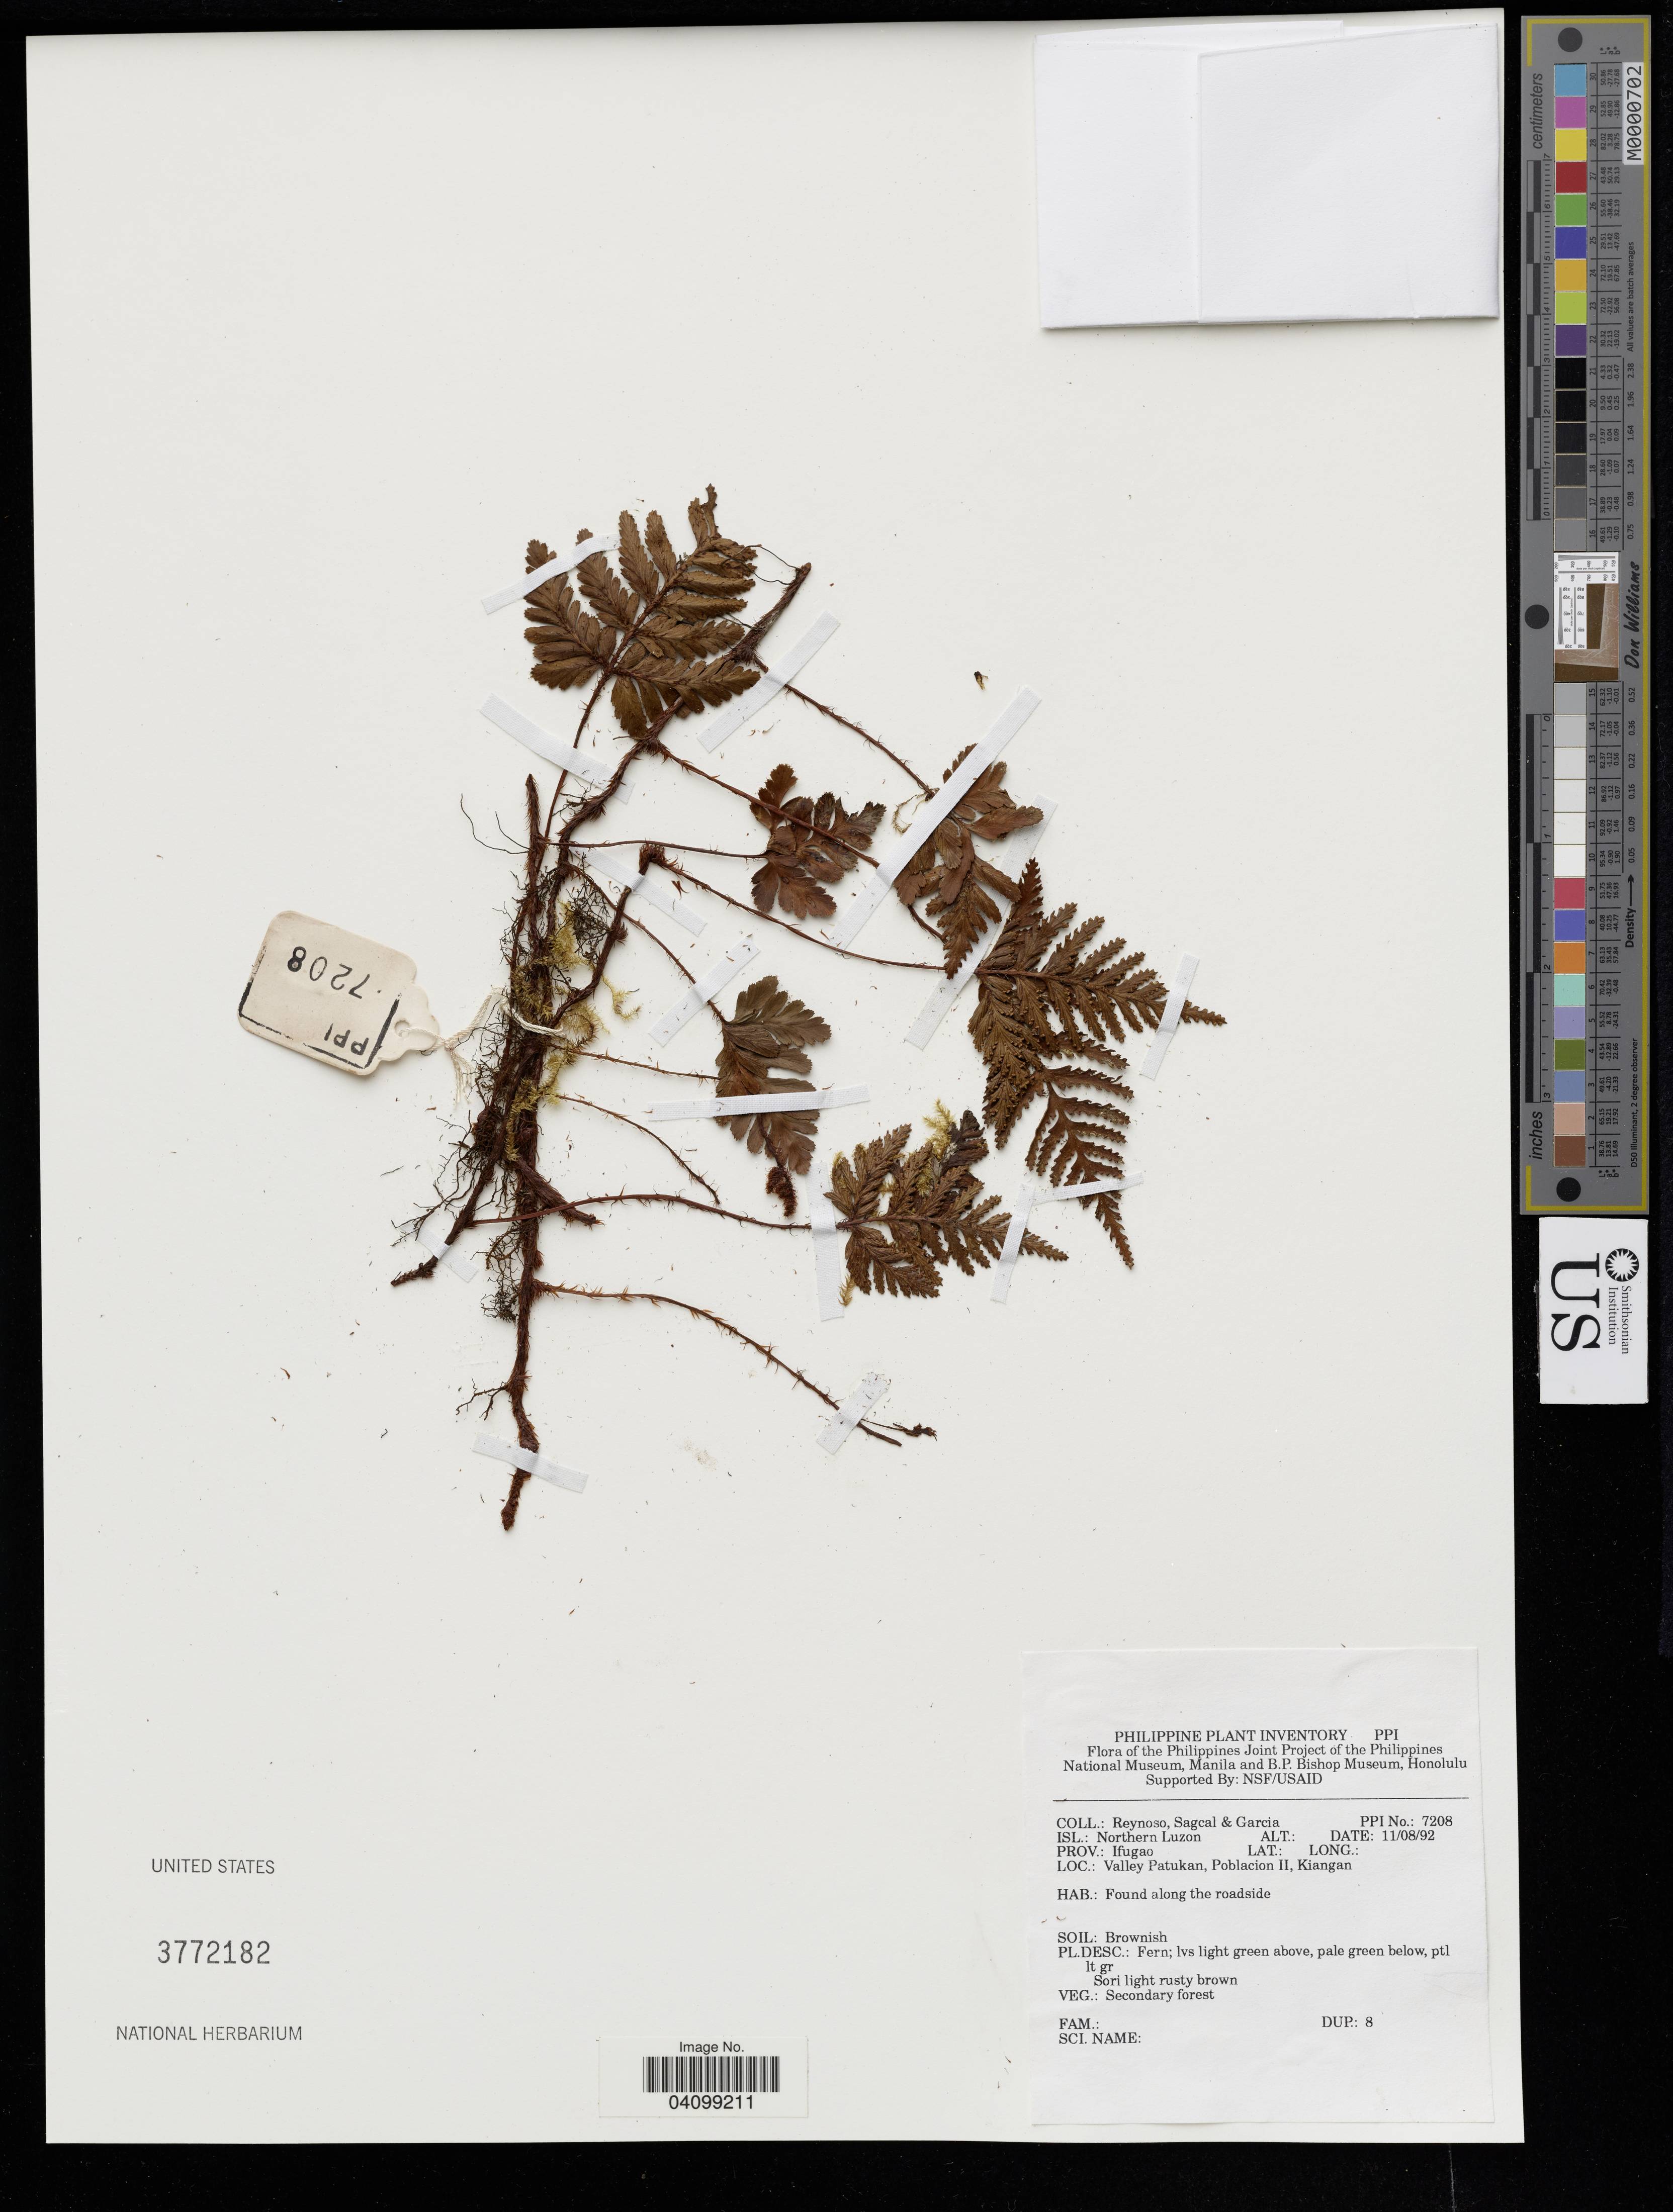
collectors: E. Reynoso, E. Sagcal & H. Garcia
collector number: PPI No.: 7208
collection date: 1992-08-11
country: Philippines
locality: Northern Luzon. Prov.: Ifugao. Valley Patukan, Poblacion II, Kiangan.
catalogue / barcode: US 3772182